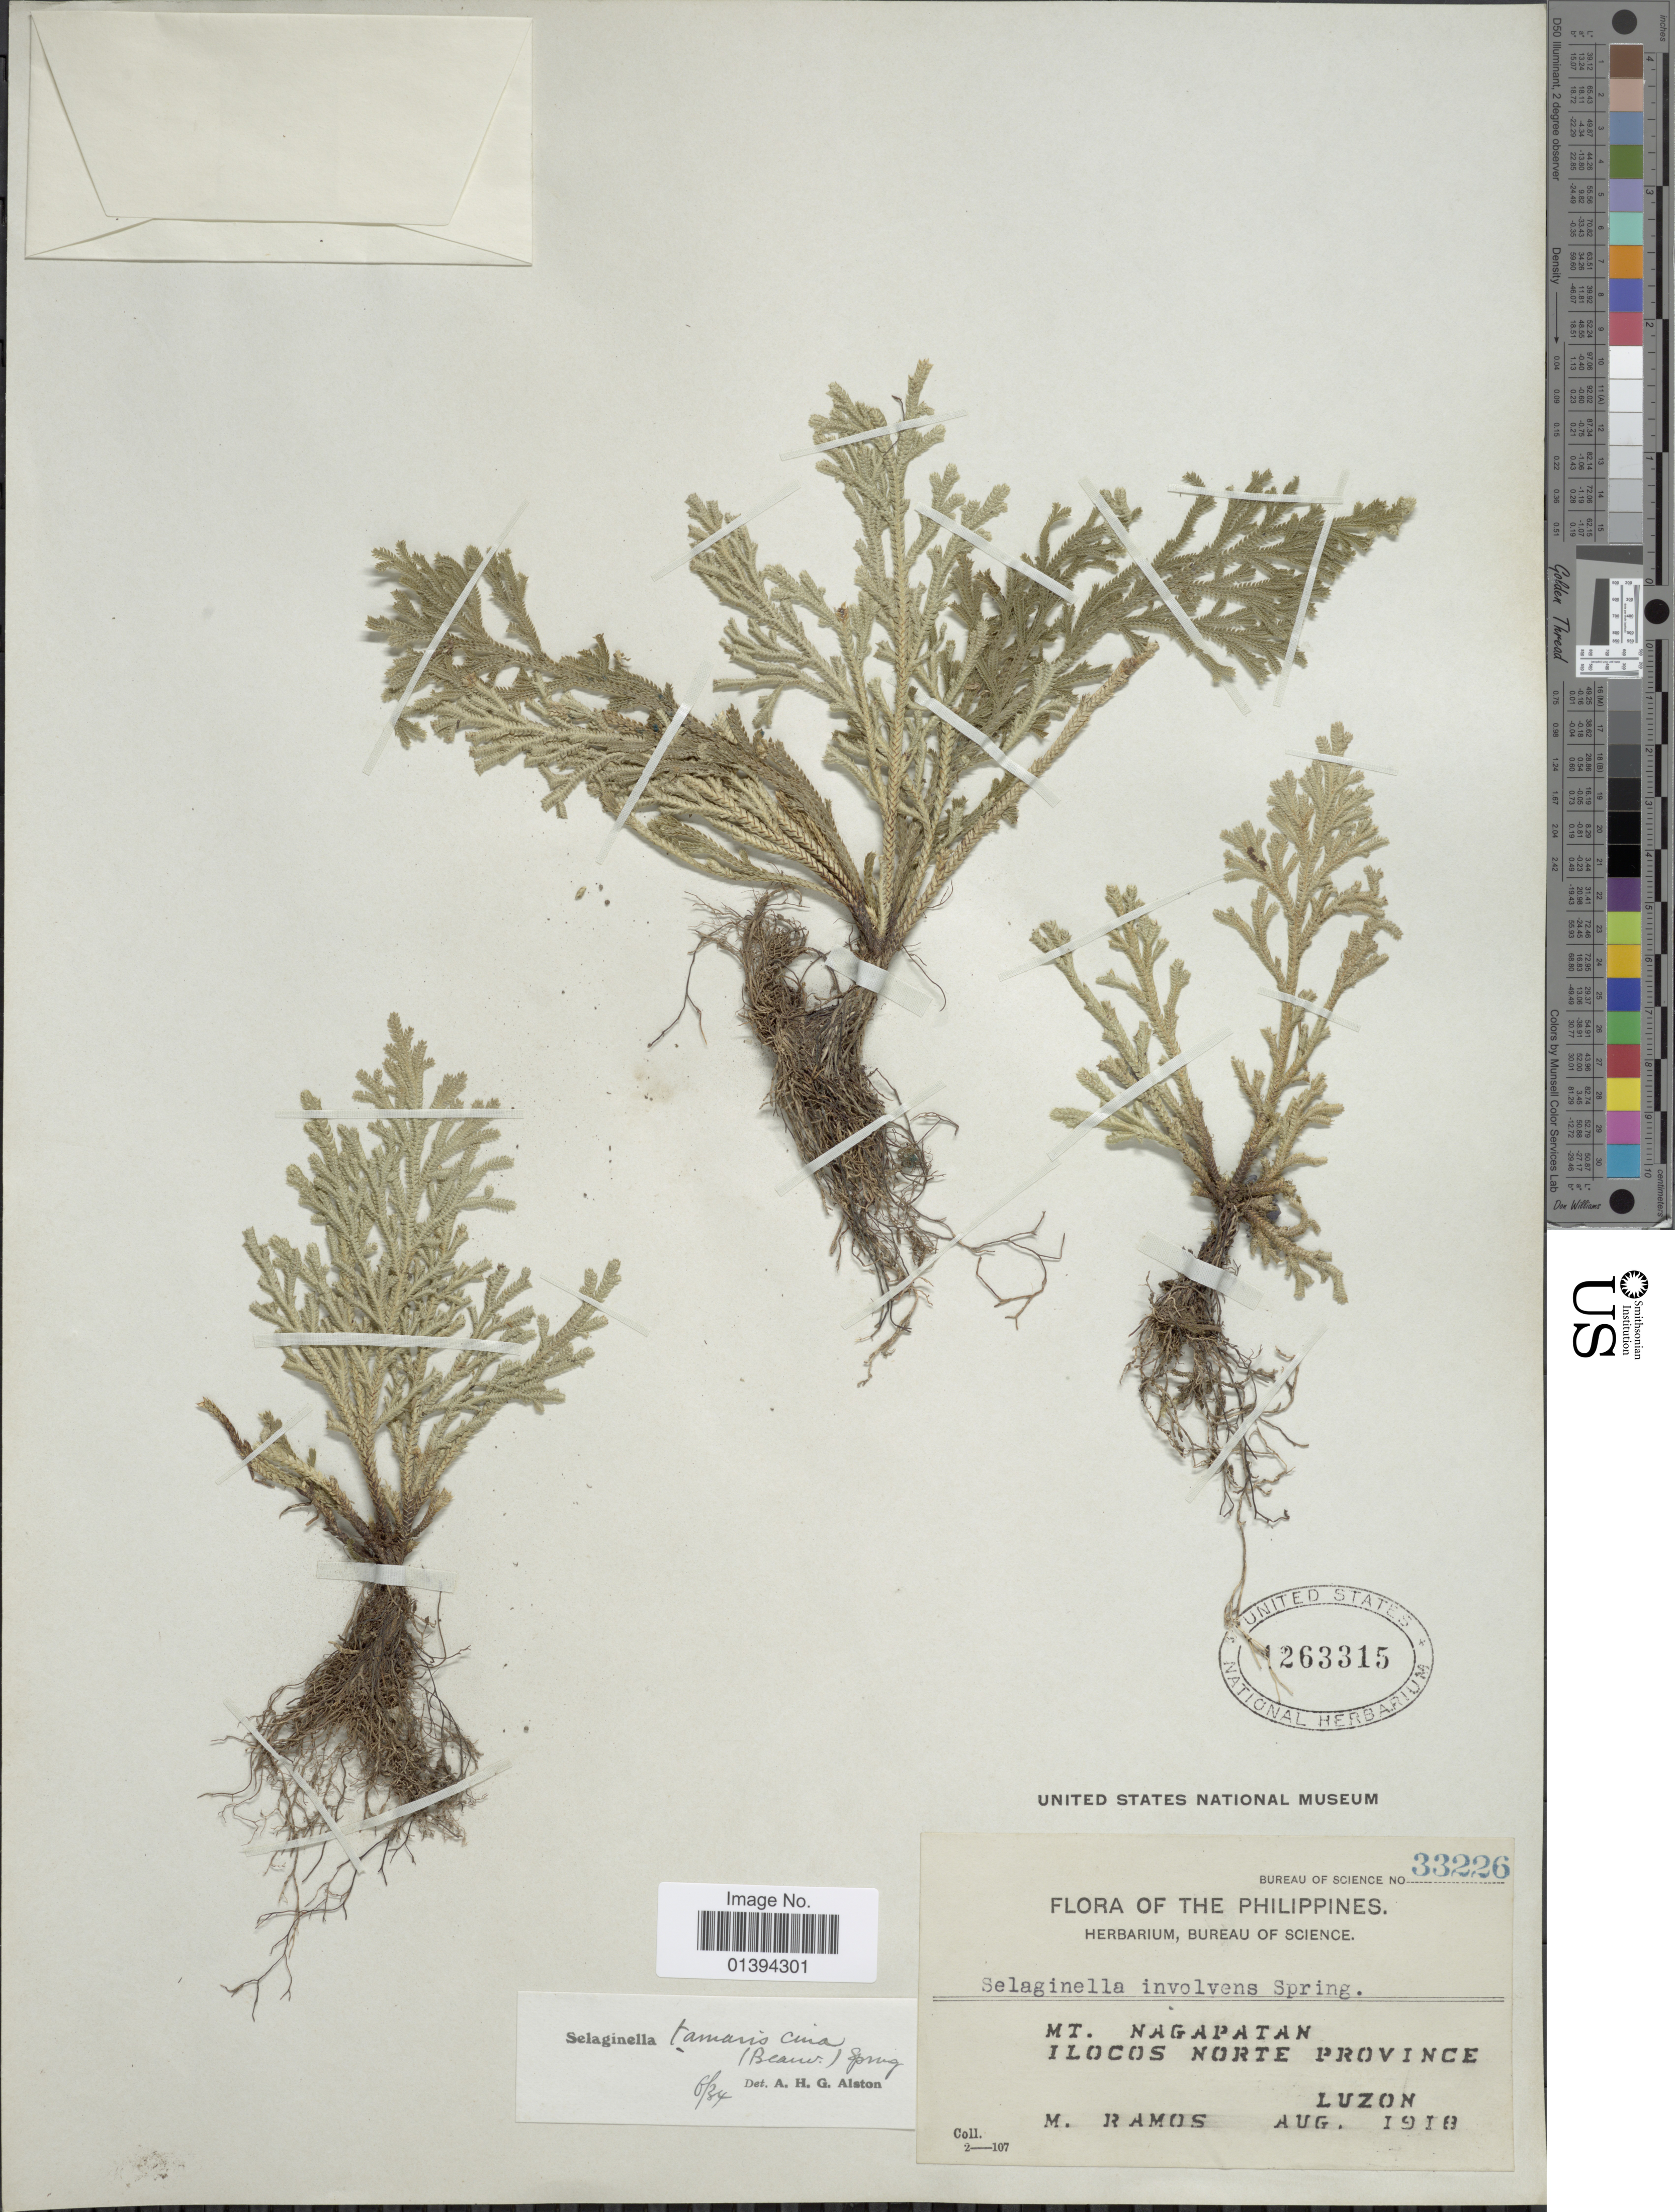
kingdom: Plantae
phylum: Tracheophyta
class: Lycopodiopsida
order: Selaginellales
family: Selaginellaceae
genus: Selaginella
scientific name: Selaginella tamariscina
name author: (P. Beauv.) Spring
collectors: M. Ramos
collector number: Bureau of Science 33226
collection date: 1918-08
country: Philippines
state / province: Central Luzon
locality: Mt. Nagapatan, Ilocos Norte Province Luzon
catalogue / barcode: US 1263315